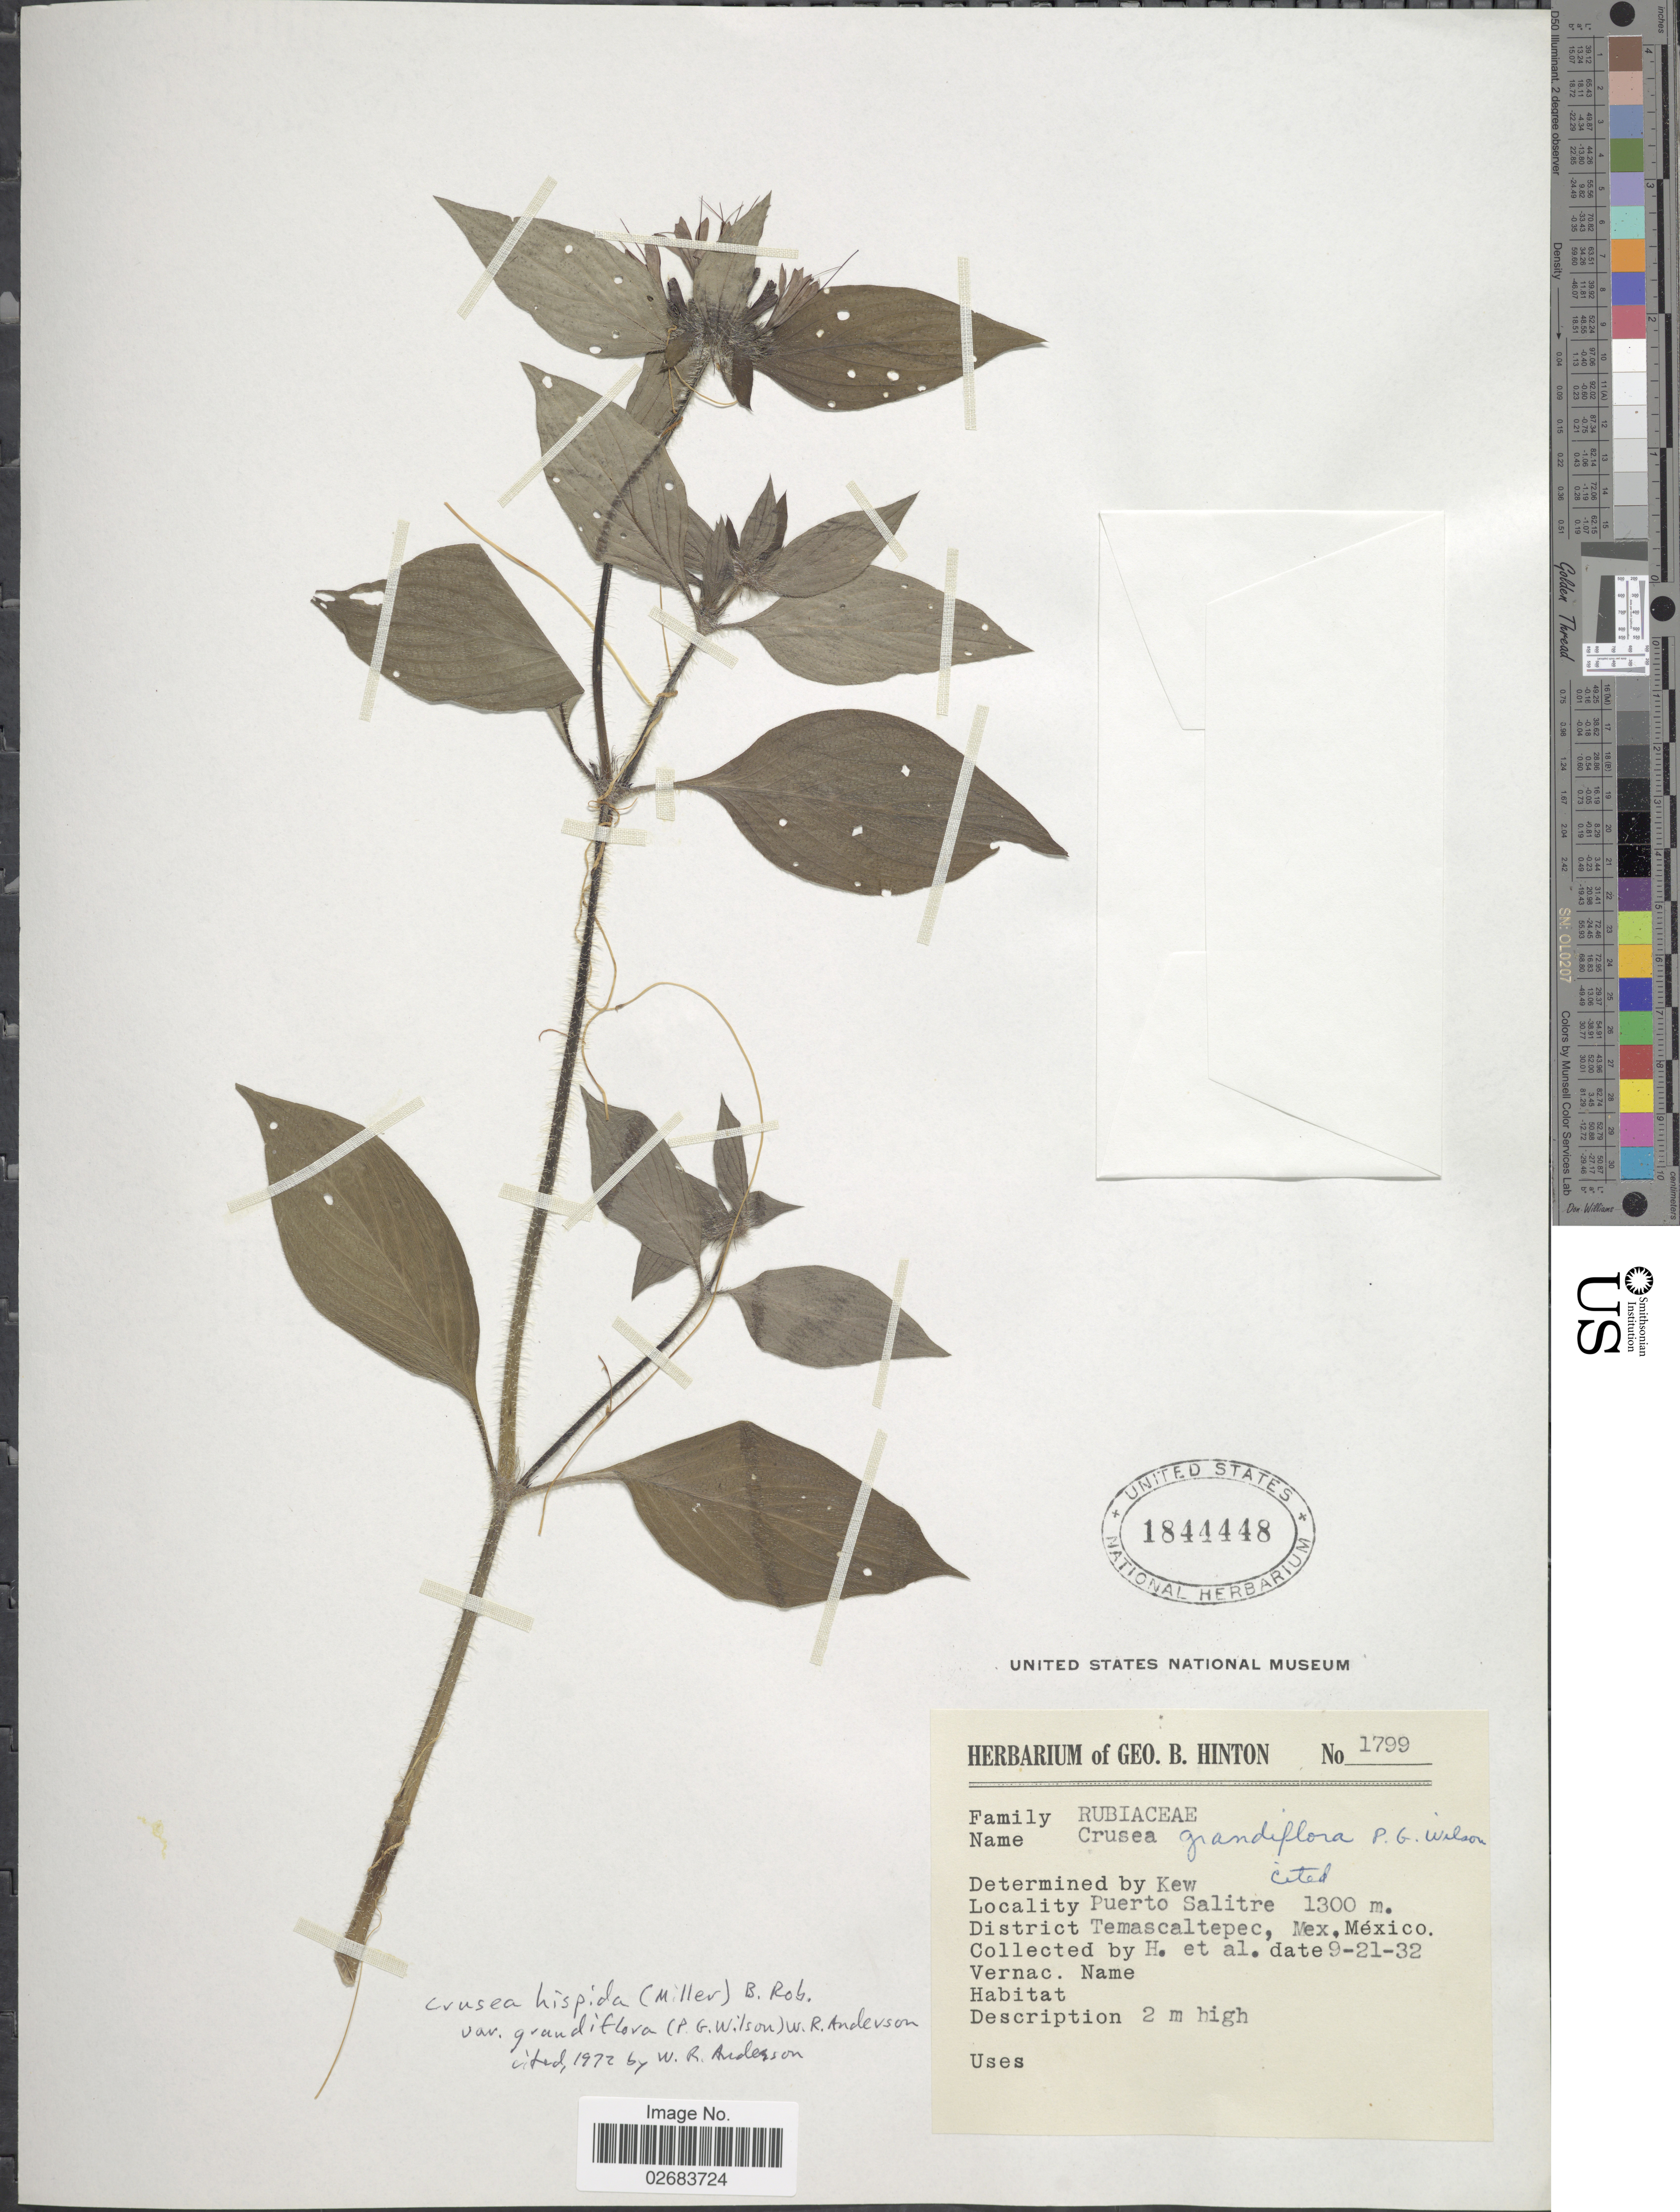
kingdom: Plantae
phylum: Tracheophyta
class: Magnoliopsida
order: Gentianales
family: Rubiaceae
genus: Crusea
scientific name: Crusea hispida var. grandiflora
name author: (Paul G. Wilson) W.R. Anderson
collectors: G. B. Hinton & et al.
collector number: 1799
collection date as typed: Transcribed d/m/y: 21/9/32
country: Mexico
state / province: México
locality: Puerto Salitre. District Temascaltepec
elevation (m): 1300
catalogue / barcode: US 1844448